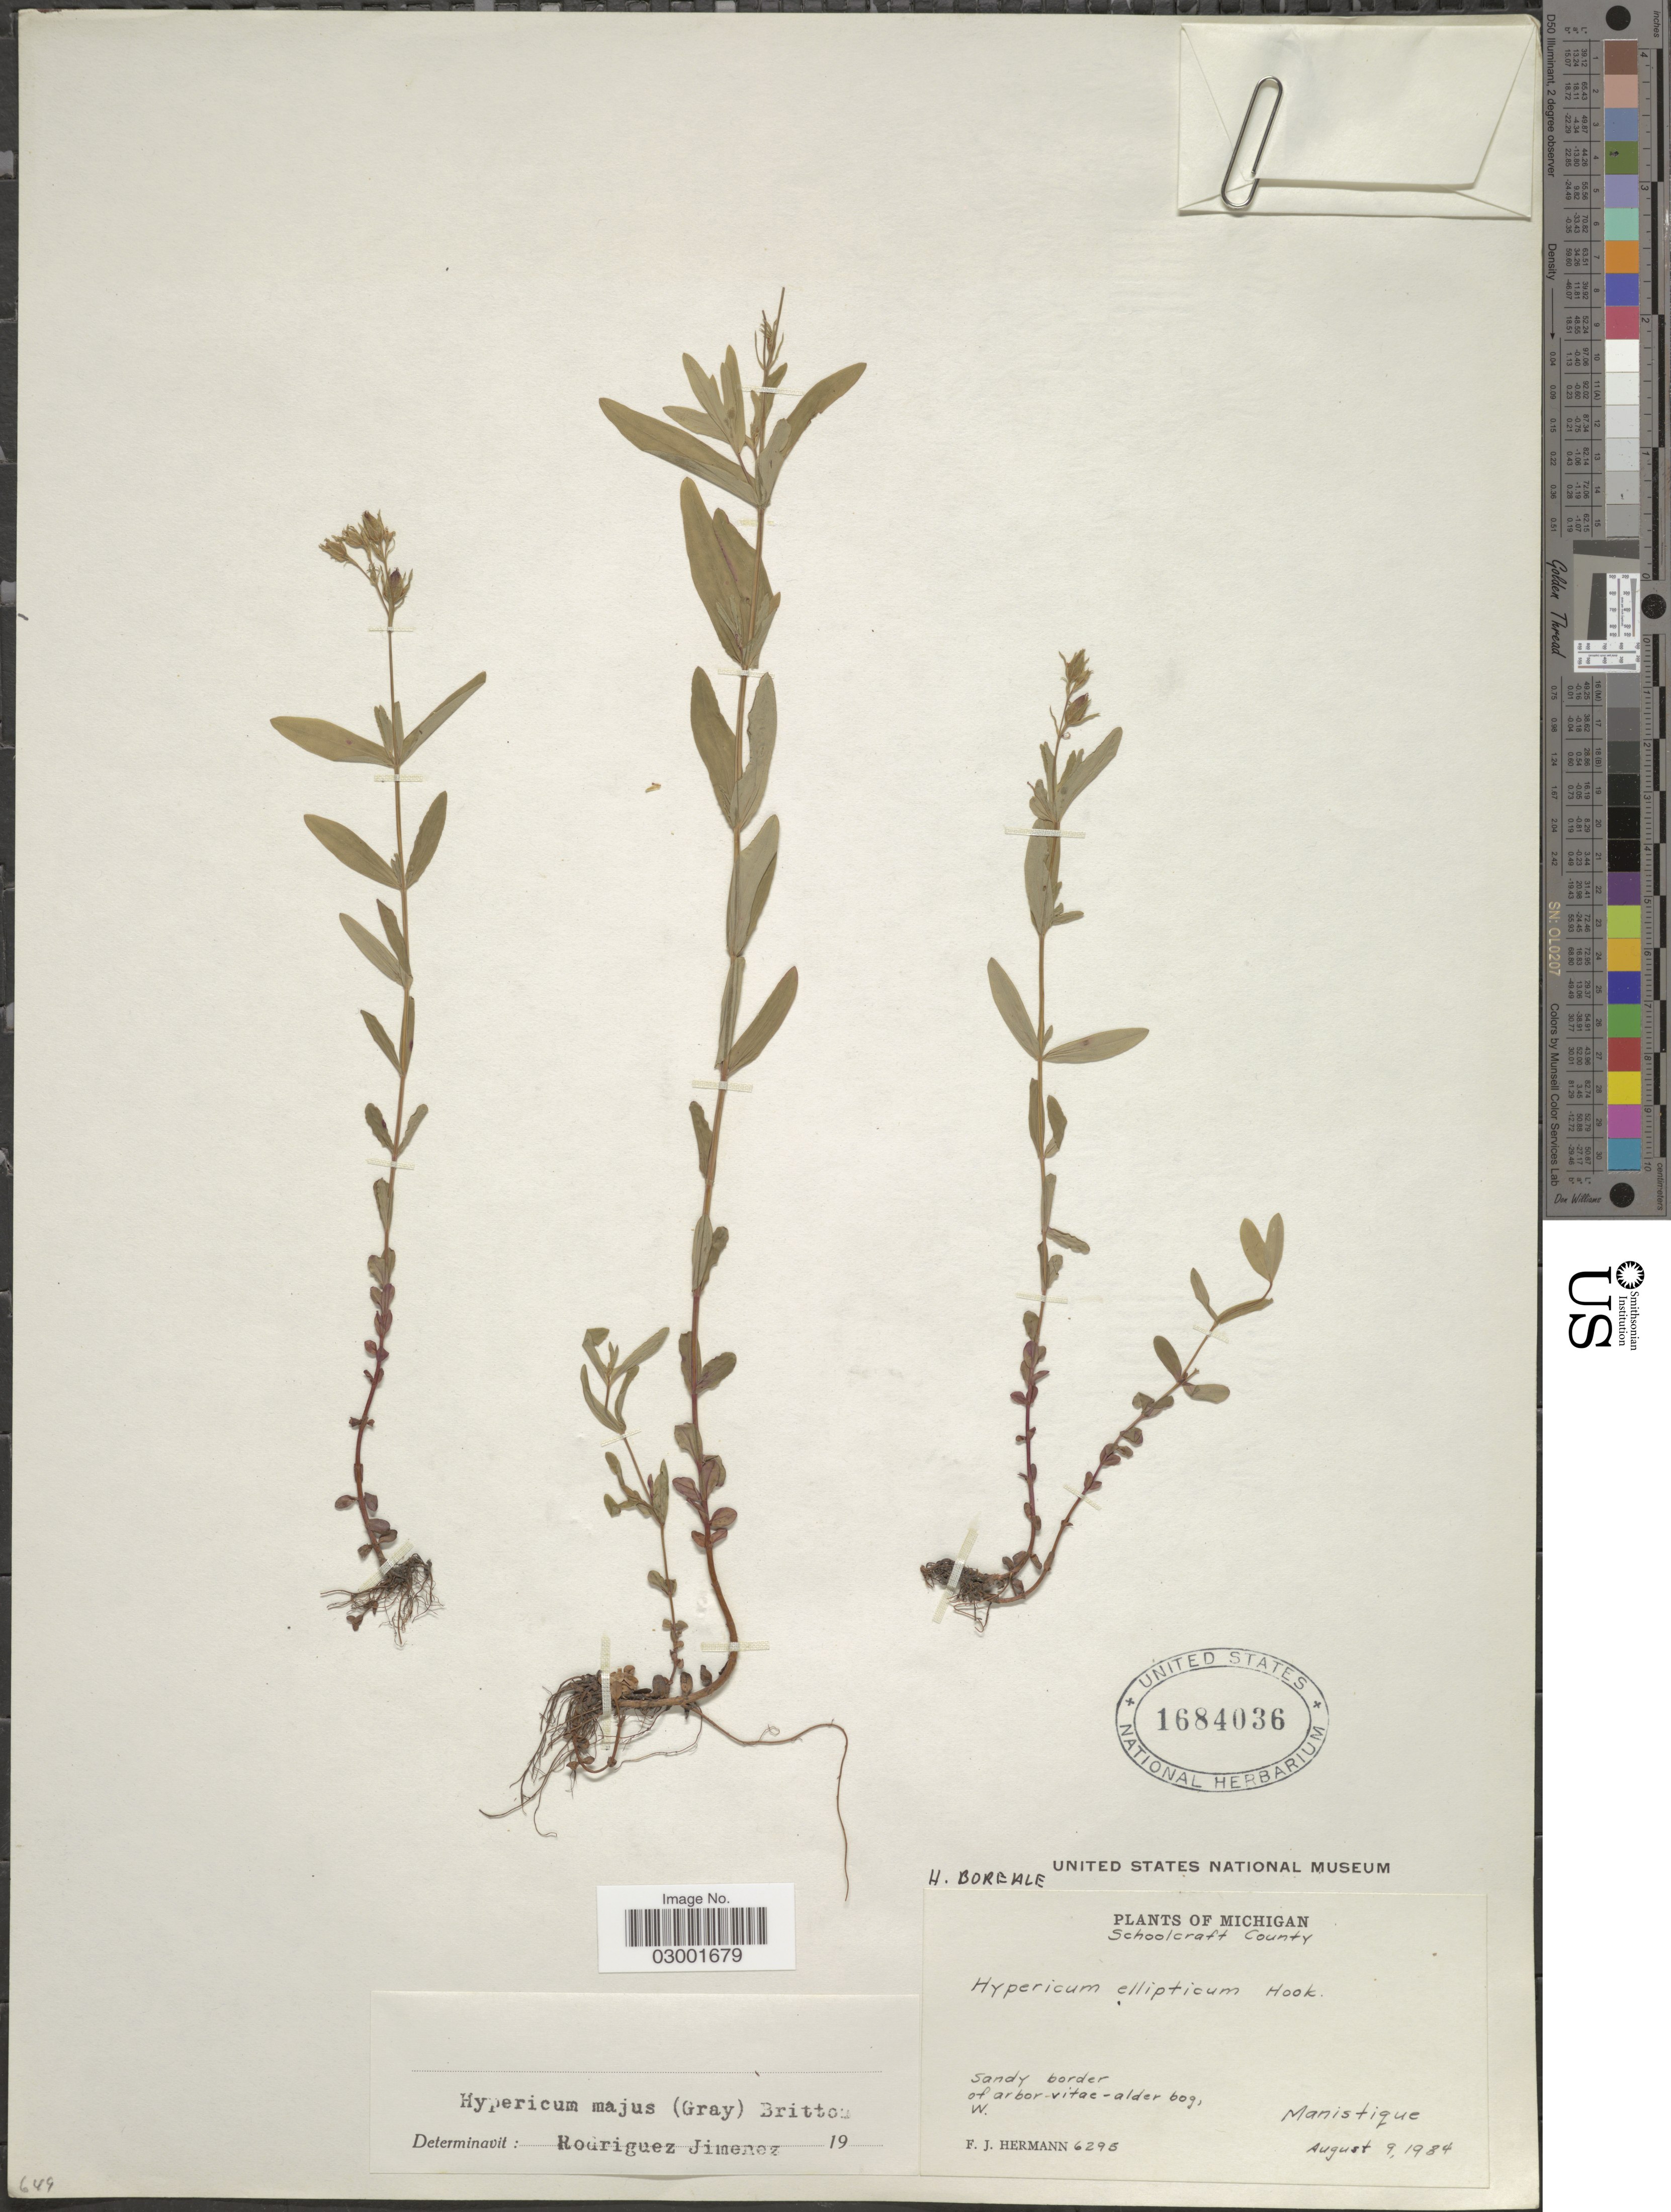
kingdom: Plantae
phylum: Tracheophyta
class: Magnoliopsida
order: Malpighiales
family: Hypericaceae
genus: Hypericum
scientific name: Hypericum majus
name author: (A. Gray) Britton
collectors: F. J. Hermann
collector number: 6295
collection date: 1984-08-09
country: United States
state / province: Michigan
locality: Schoolcraft County. Sandy border of arbor-vitae-alder bog, W. Manistique.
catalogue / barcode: US 1684036